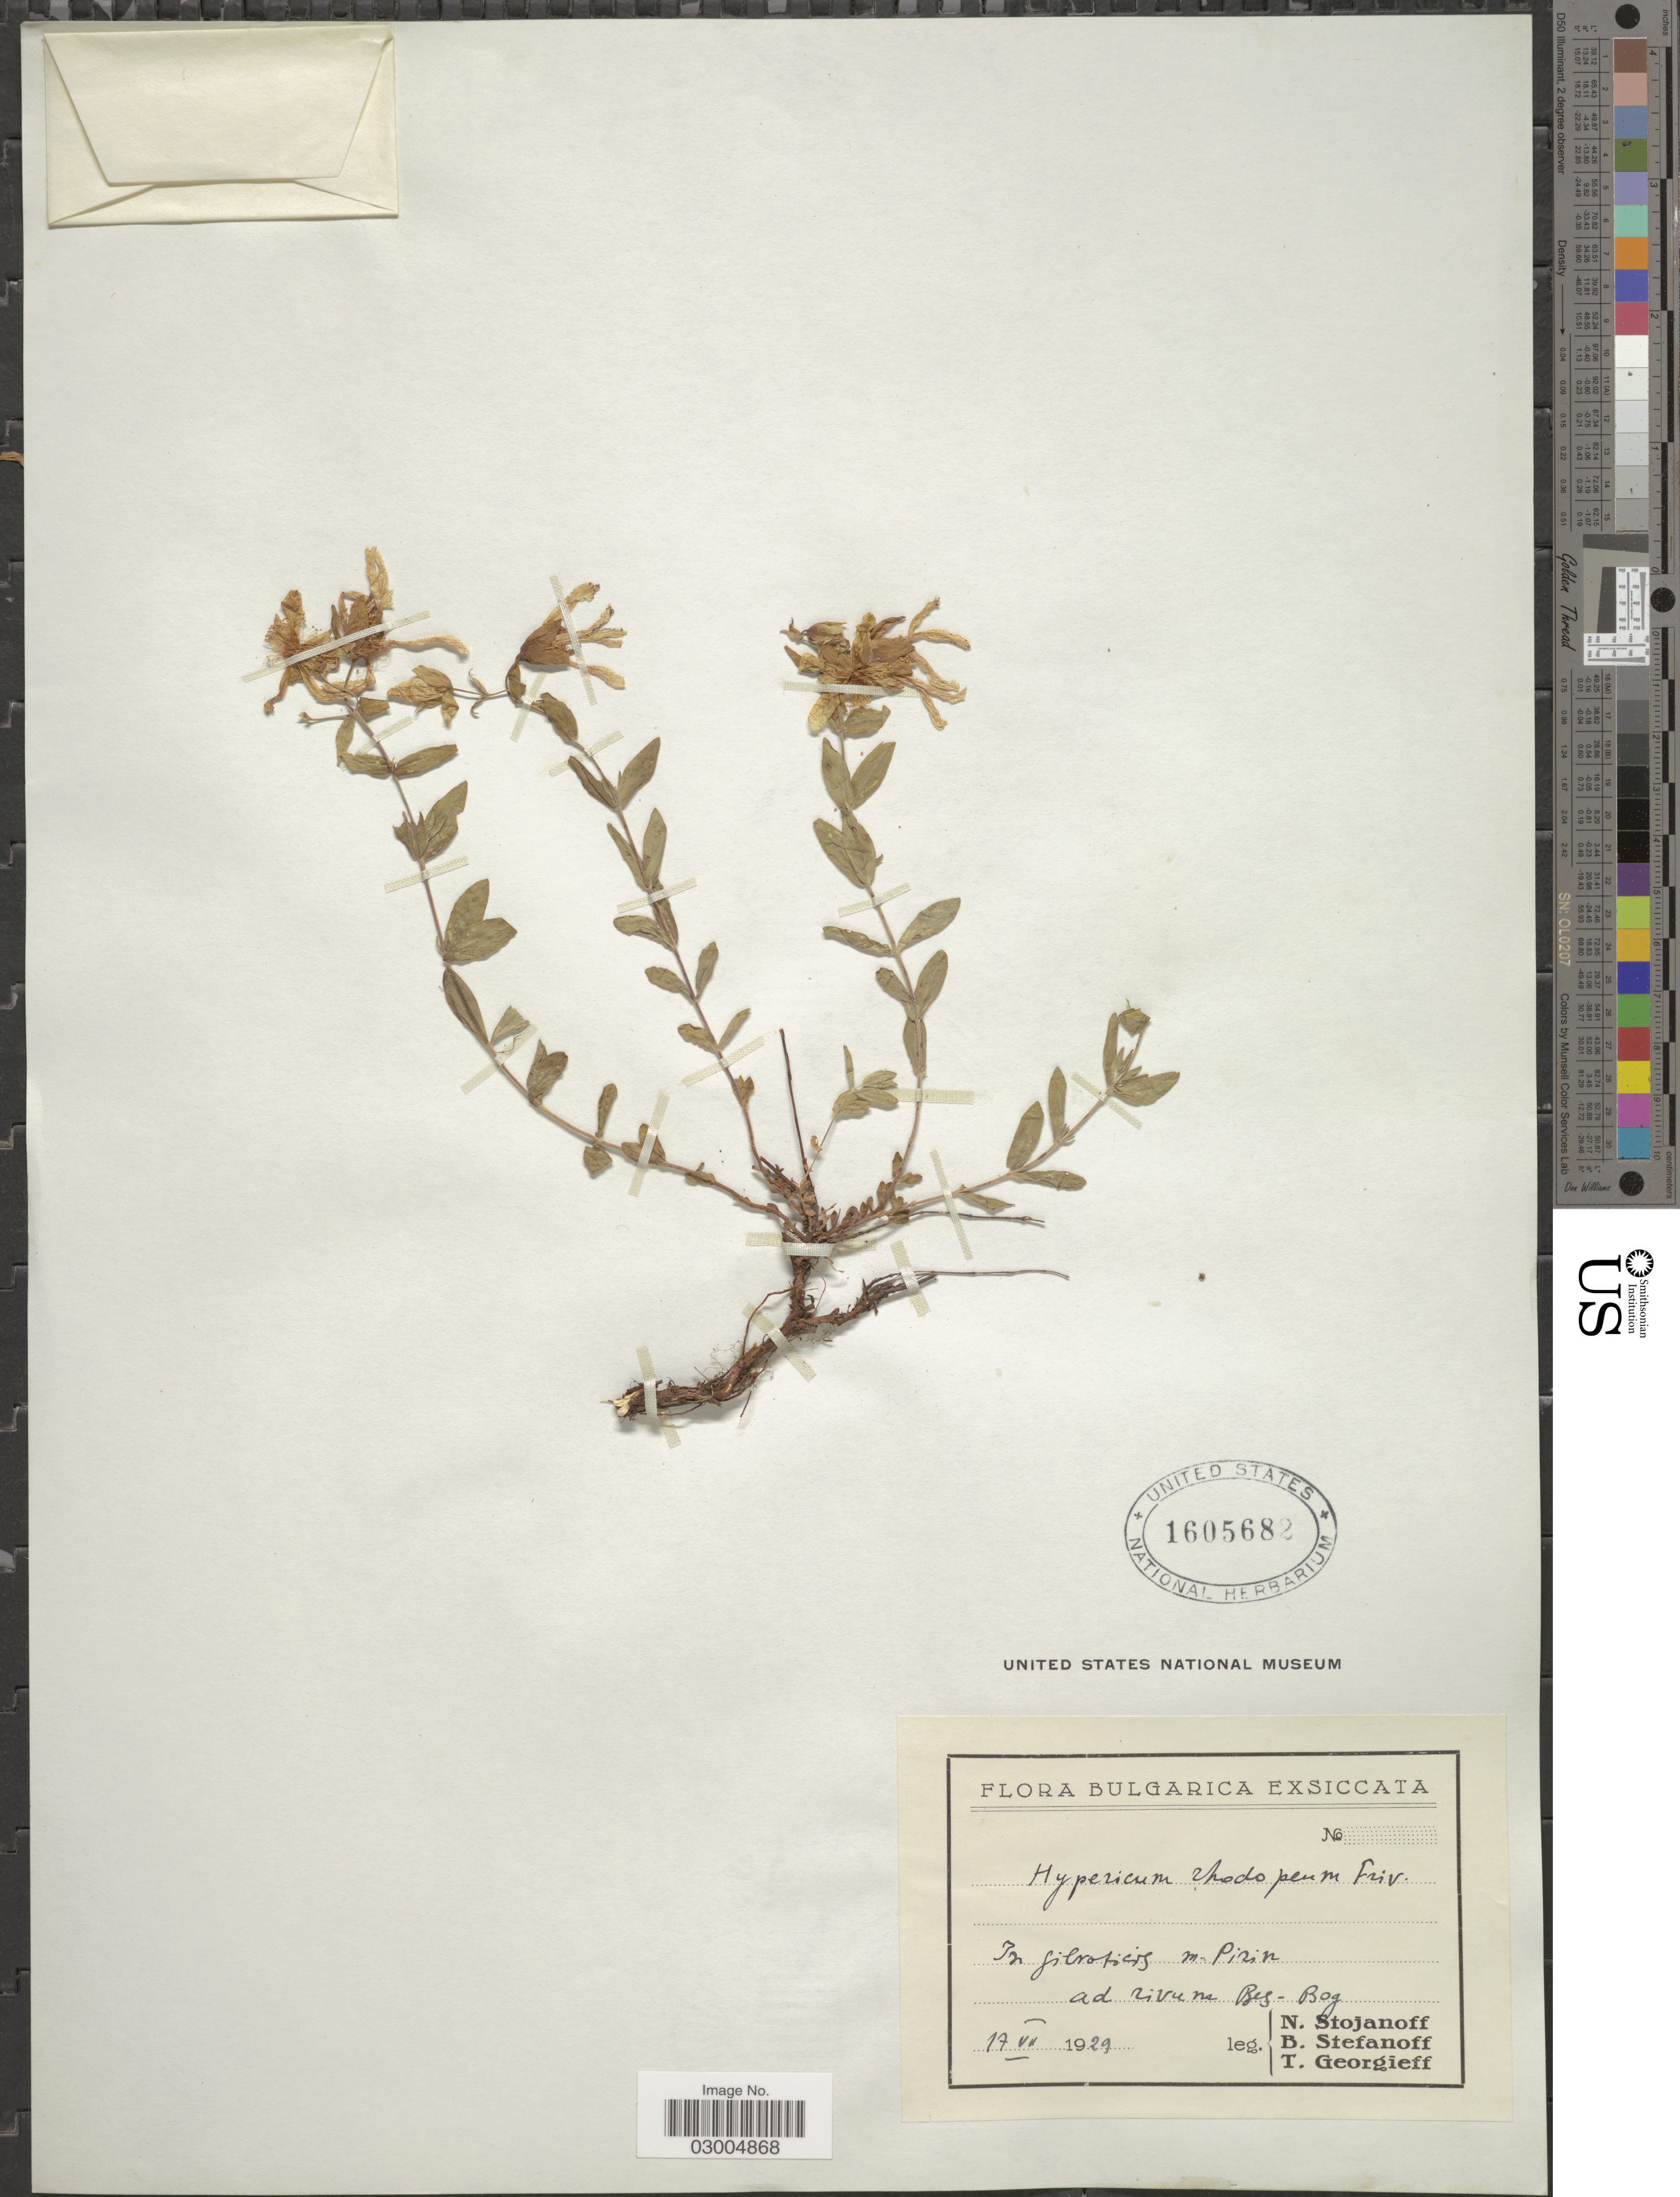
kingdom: Plantae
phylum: Tracheophyta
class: Magnoliopsida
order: Malpighiales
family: Hypericaceae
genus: Hypericum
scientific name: Hypericum rhodopeum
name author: Friv.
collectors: N. Stojanoff, B. Stefanoff & T. Georgieff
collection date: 1929-07-19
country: Bulgaria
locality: In silovrosis m Pirin, ad rivuna Bes - Bog.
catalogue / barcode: US 1605682